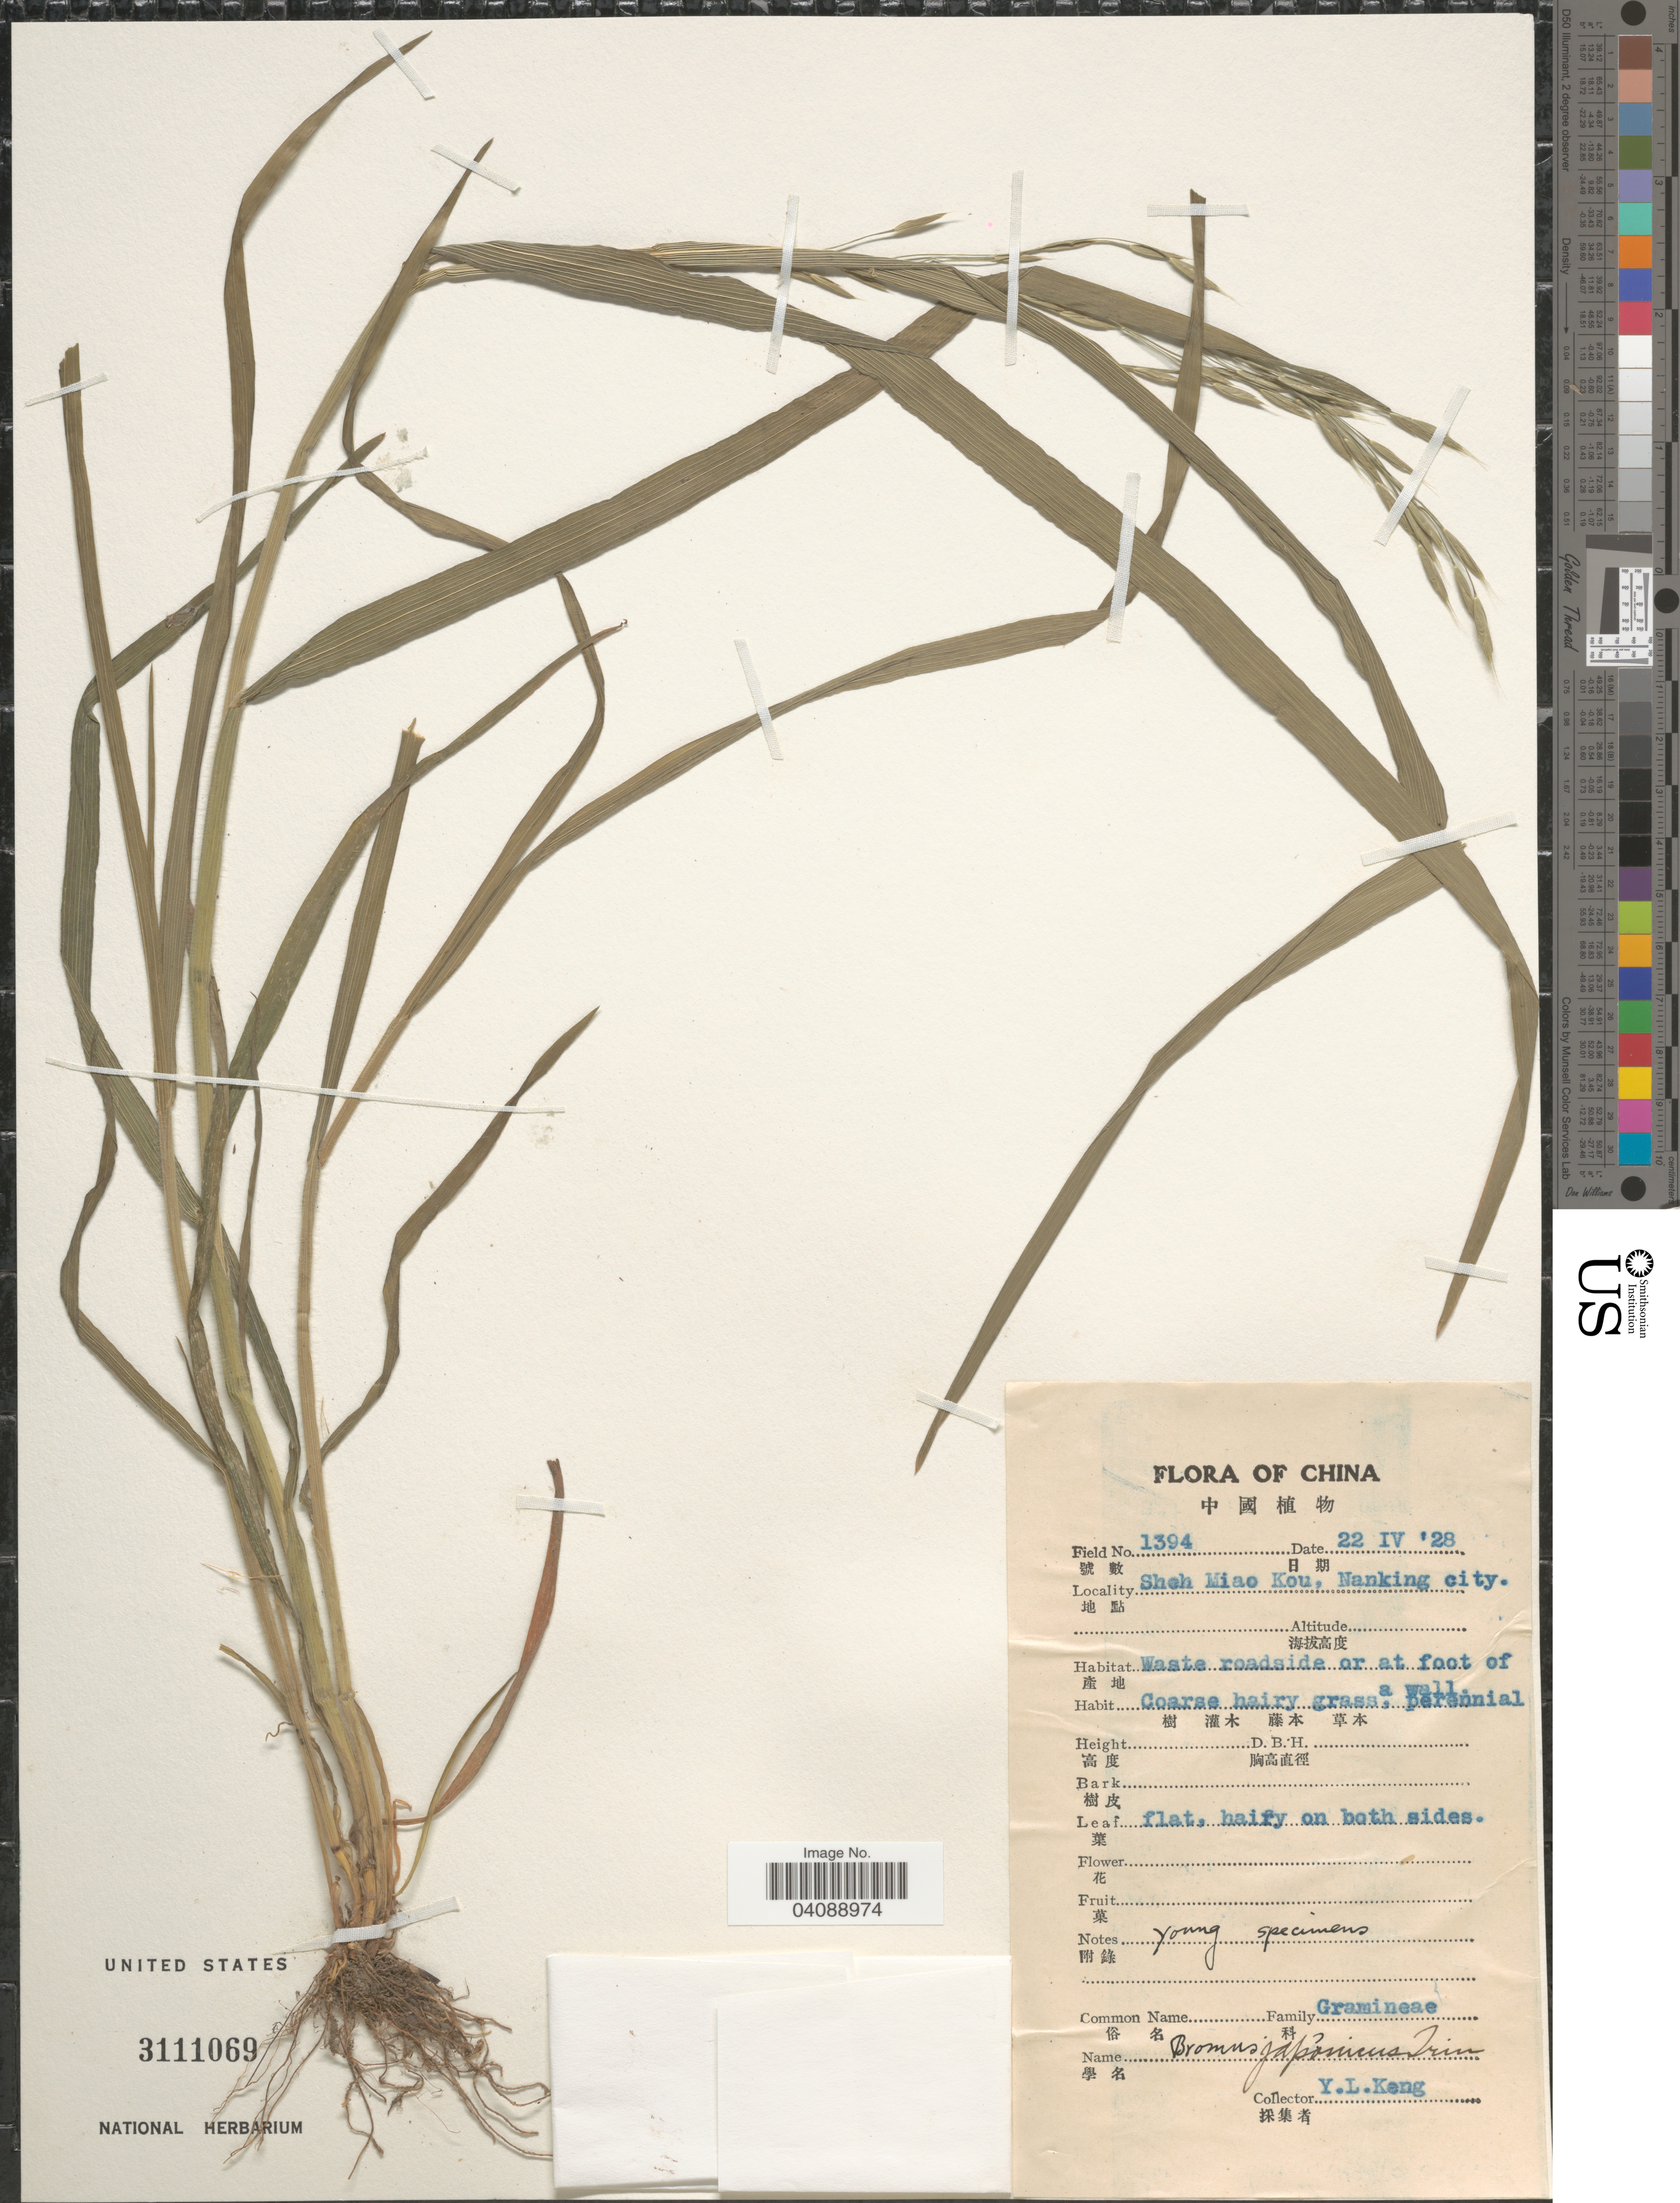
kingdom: Plantae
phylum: Tracheophyta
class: Liliopsida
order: Poales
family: Poaceae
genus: Bromus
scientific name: Bromus japonicus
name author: Houtt.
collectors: Y. L. Keng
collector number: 1394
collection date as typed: Transcribed d/m/y: 22/4/28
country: China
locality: Sheh Miao Kou, Nanking city.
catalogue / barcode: US 3111069